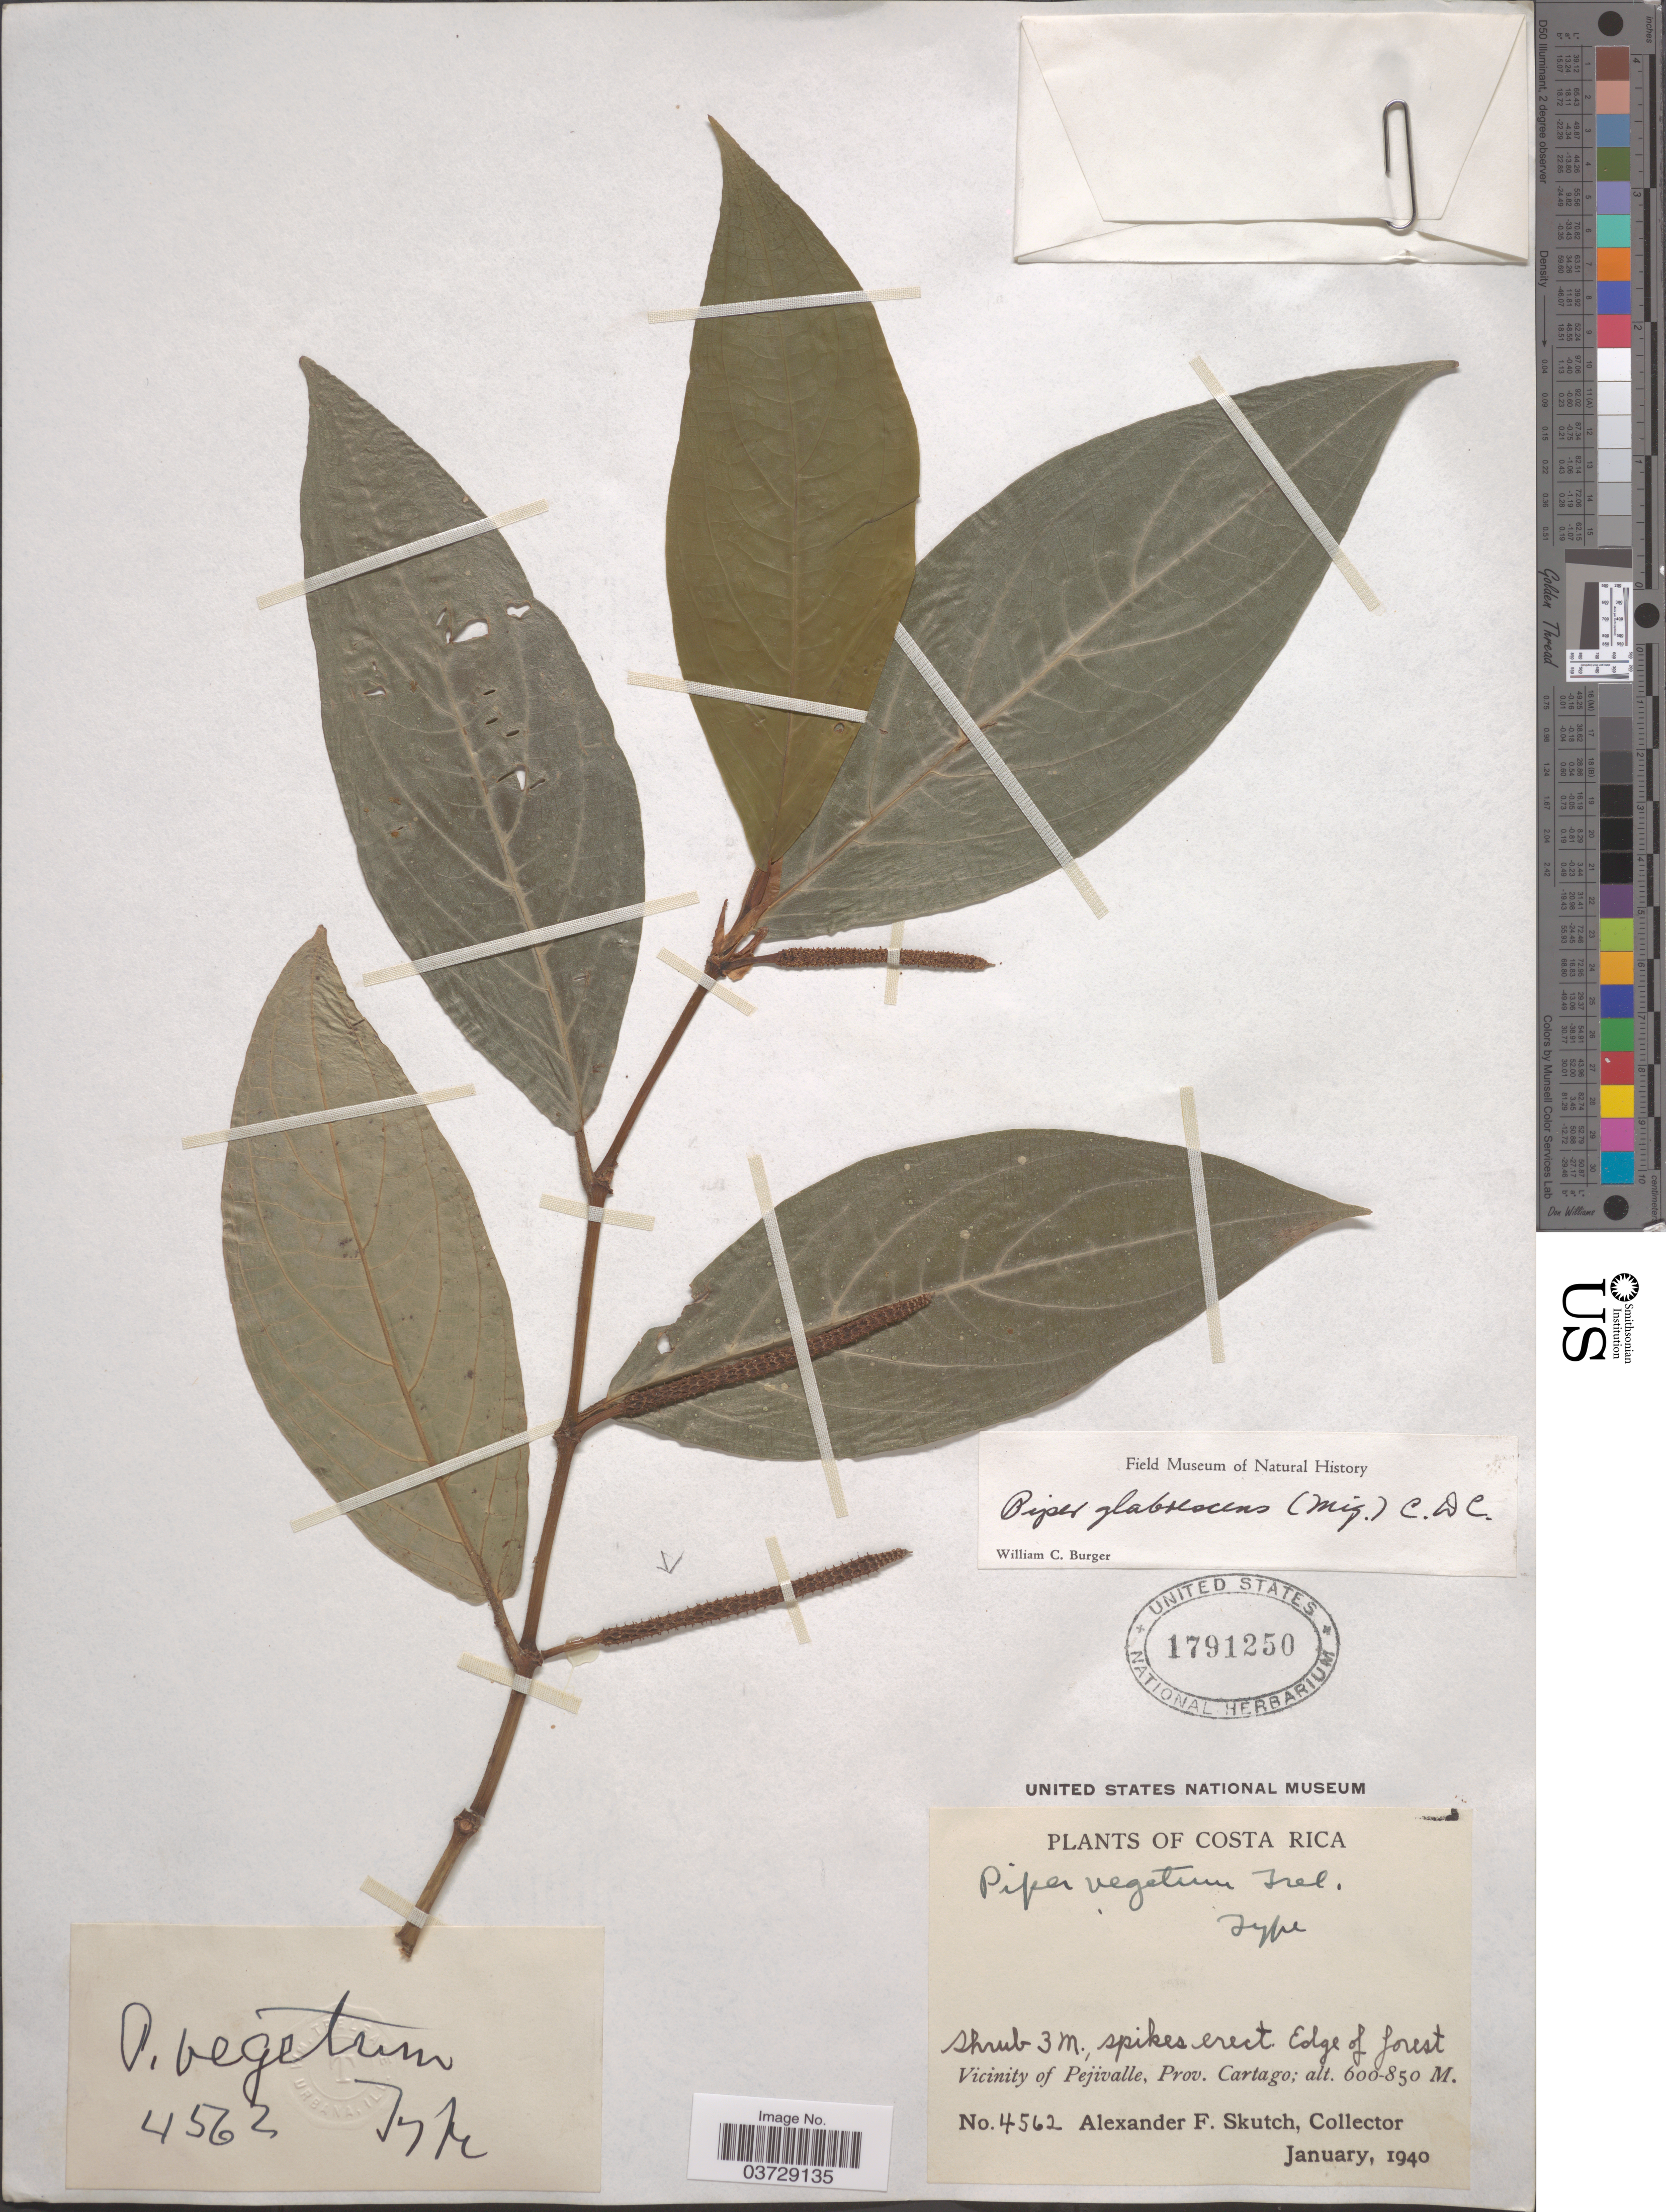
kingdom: Plantae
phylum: Tracheophyta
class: Magnoliopsida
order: Piperales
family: Piperaceae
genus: Piper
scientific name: Piper glabrescens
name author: (Miq.) C. DC.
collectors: A. F. Skutch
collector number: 4562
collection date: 1940-01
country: Costa Rica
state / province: Cartago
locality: Vicinity of Pejivalle.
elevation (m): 600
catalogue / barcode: US 1791250